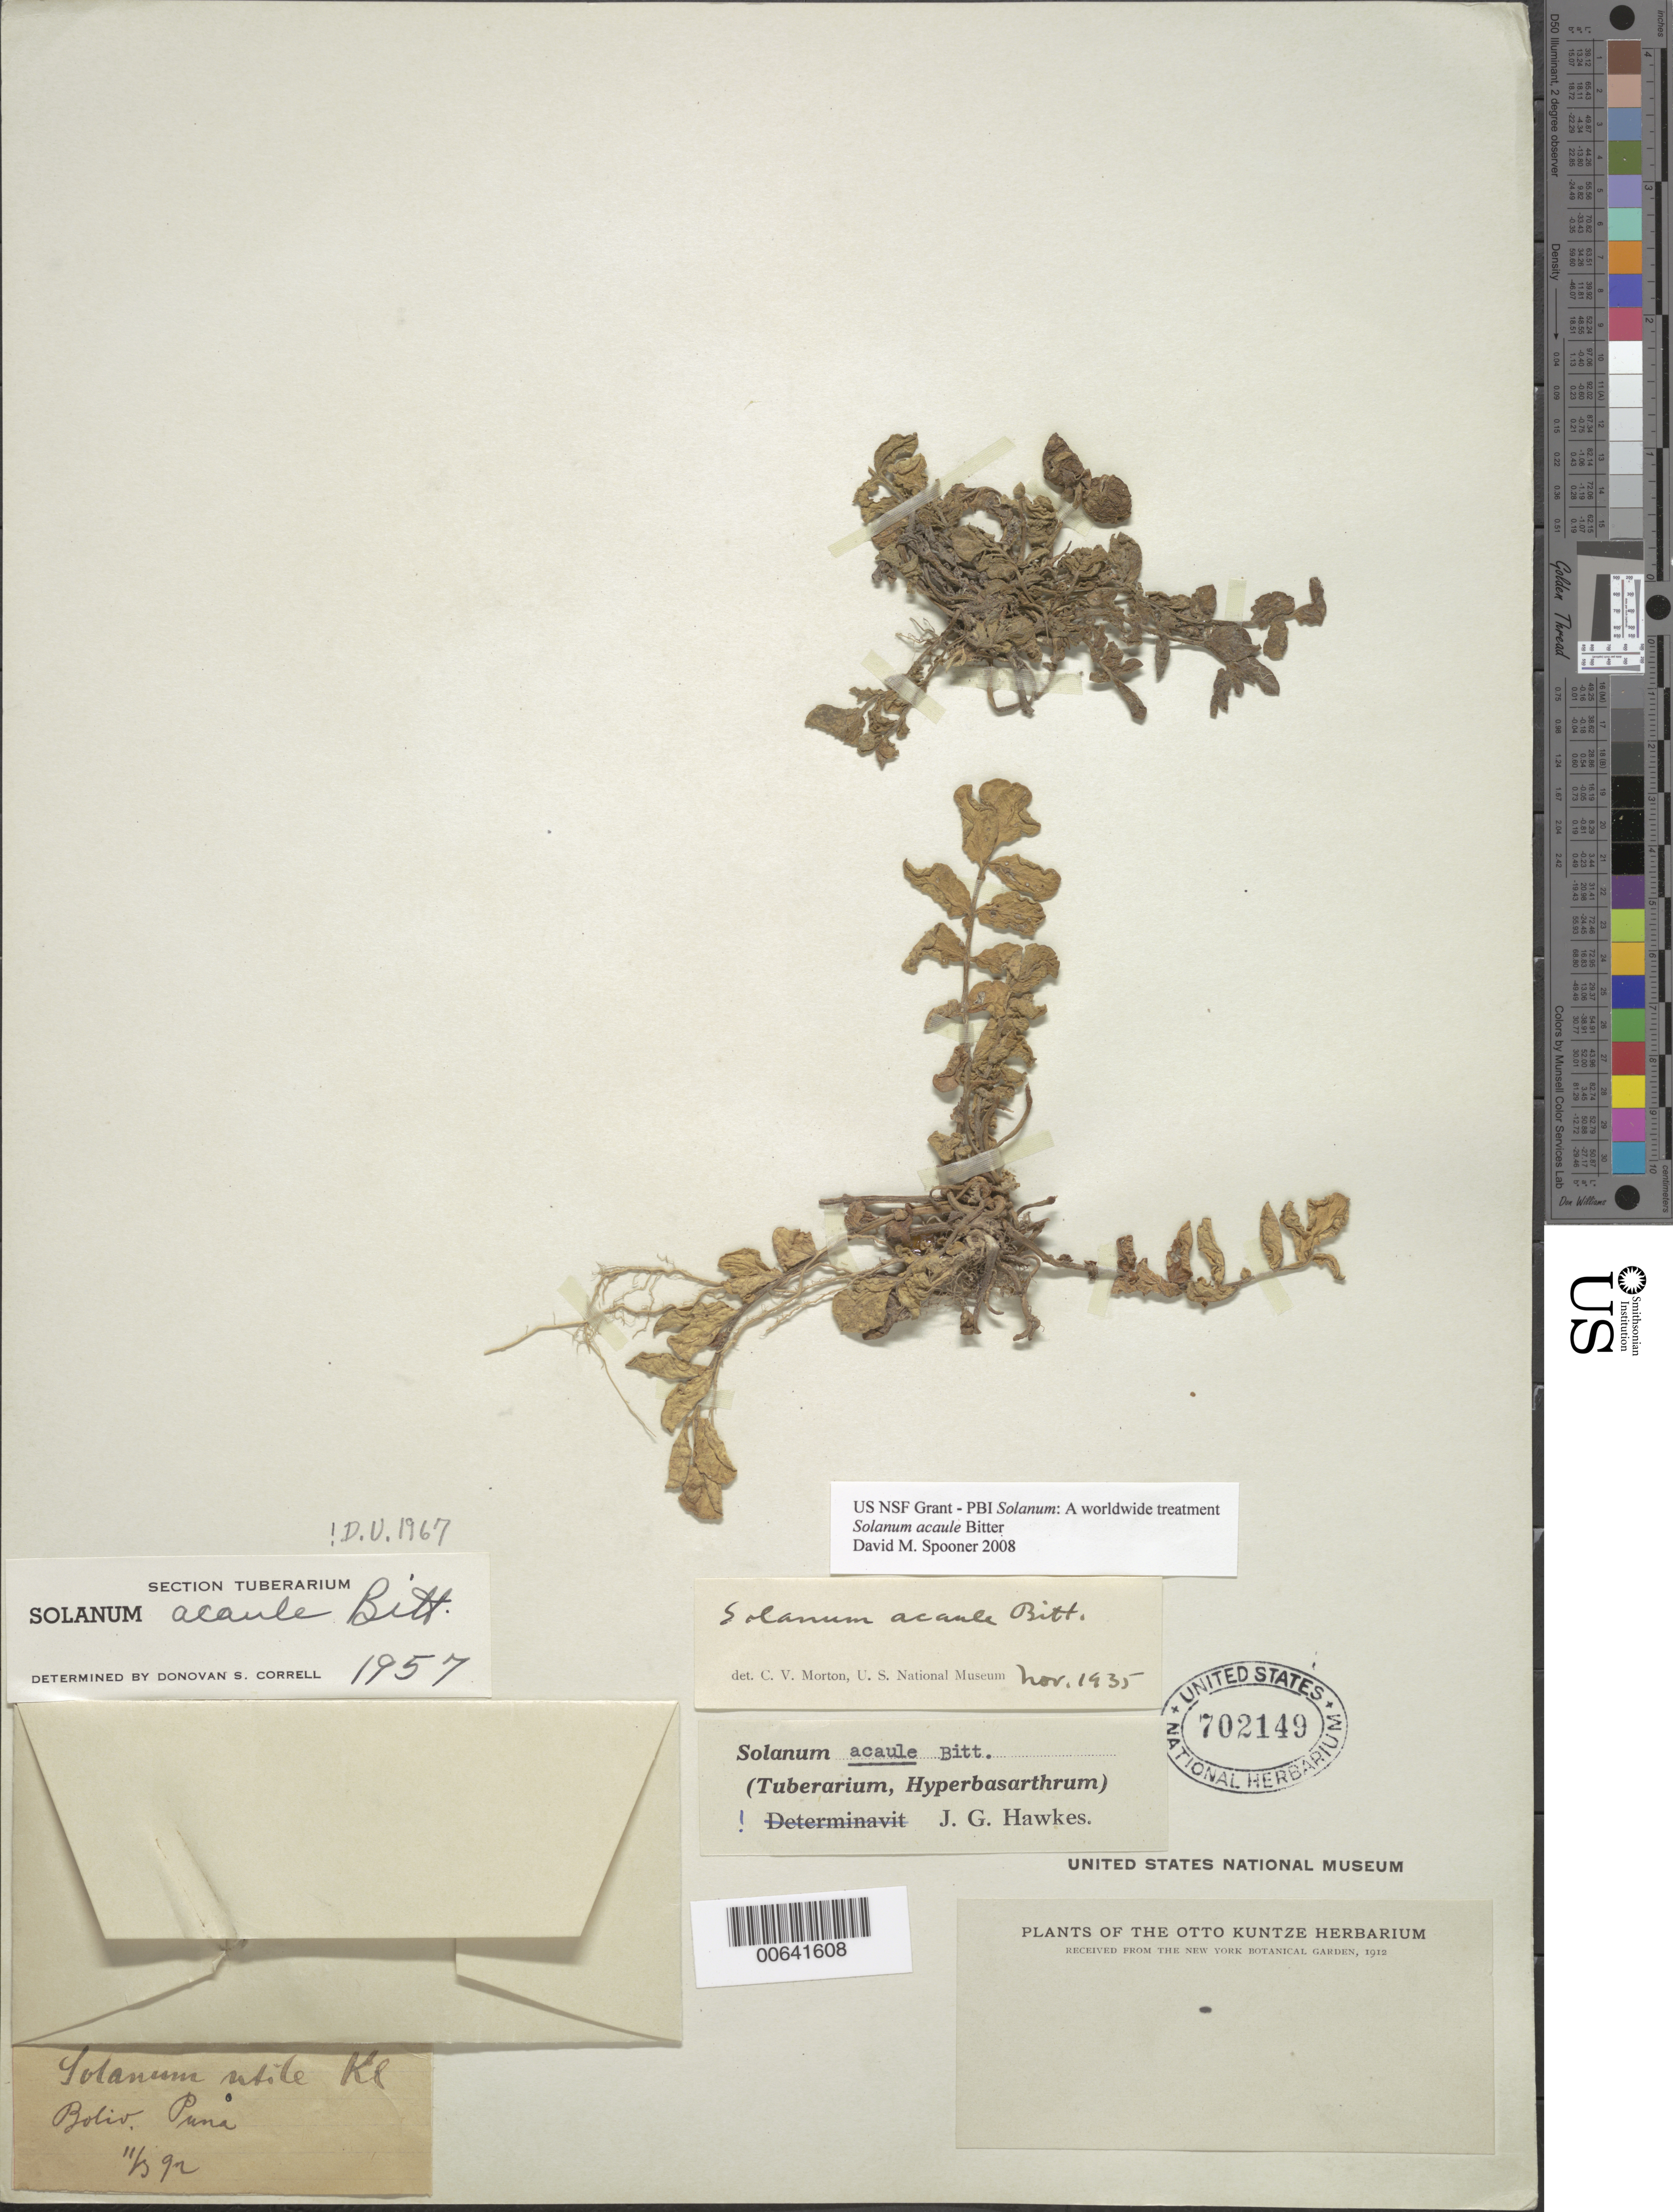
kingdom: Plantae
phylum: Tracheophyta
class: Magnoliopsida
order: Solanales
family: Solanaceae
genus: Solanum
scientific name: Solanum acaule subsp. acaule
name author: Bitter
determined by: Correll, D. S.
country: Bolivia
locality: Bolivia, Puna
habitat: Puna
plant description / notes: Common name: No indica la ssp, pero esta en este folder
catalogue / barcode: US 702149